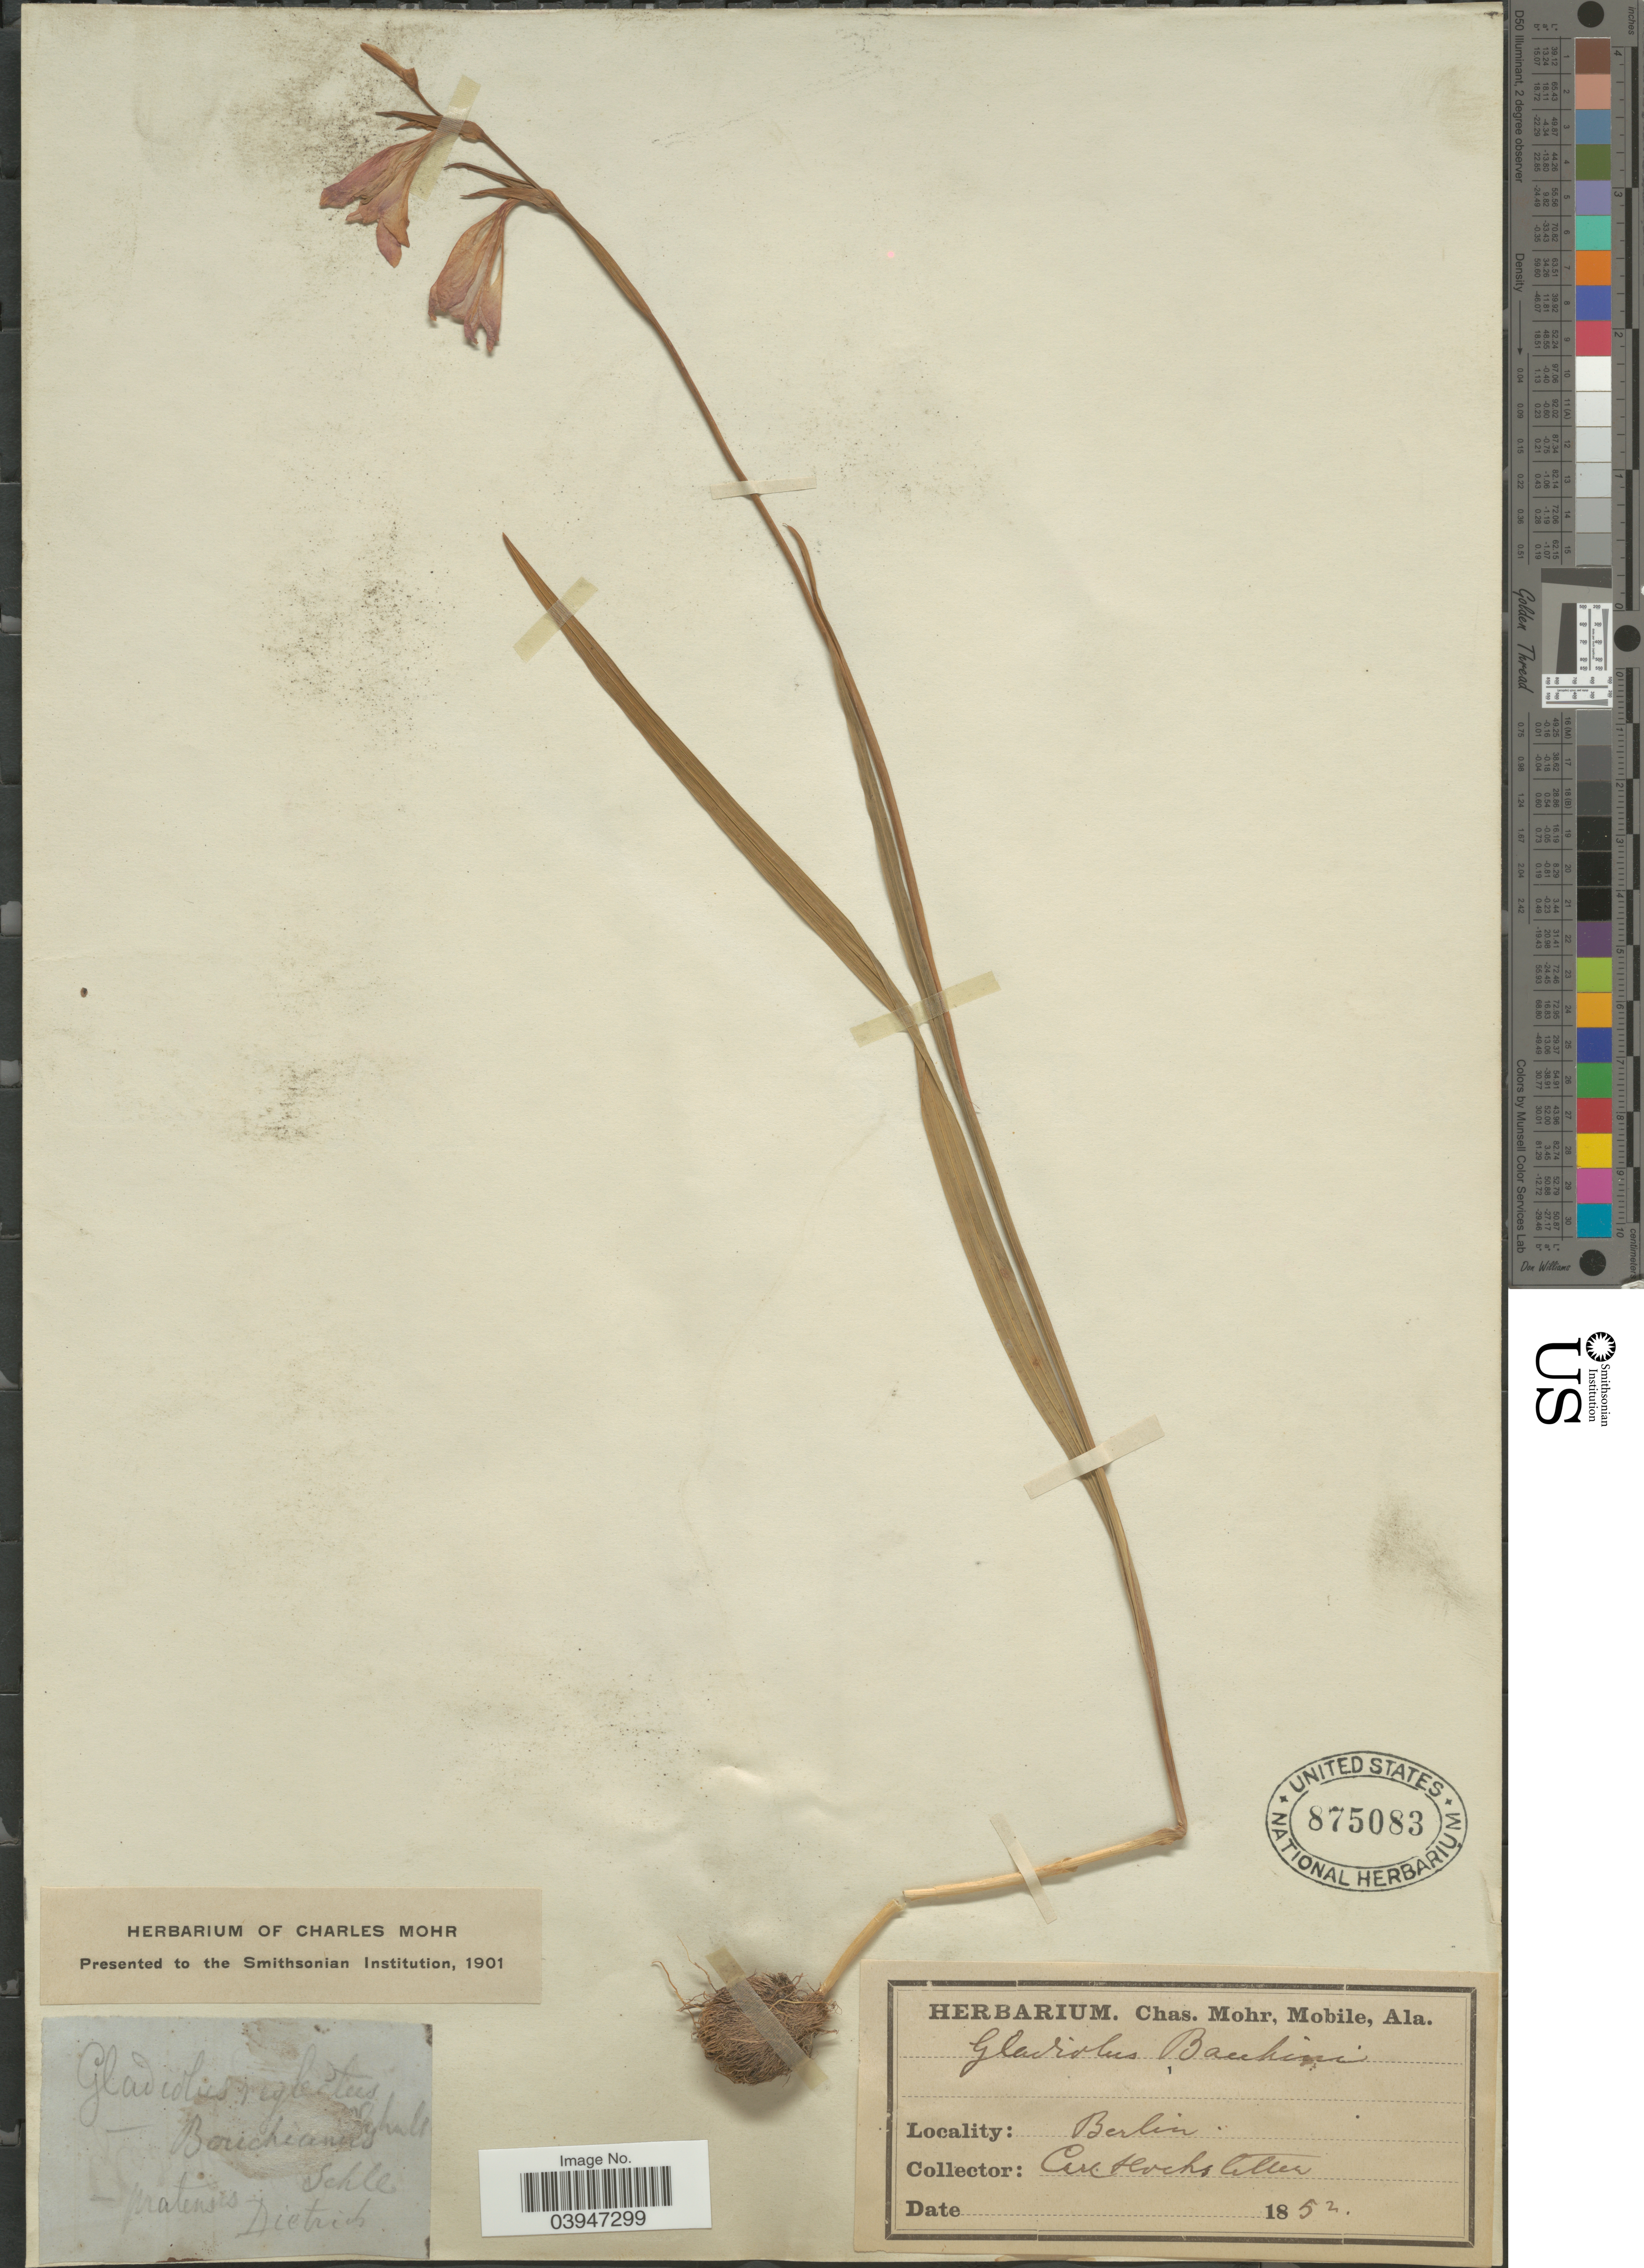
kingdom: Plantae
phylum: Tracheophyta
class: Liliopsida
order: Asparagales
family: Iridaceae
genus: Gladiolus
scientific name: Gladiolus boehmii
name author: Vaupel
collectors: Dietrich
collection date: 1852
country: Germany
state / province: Berlin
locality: Pratensis Schle.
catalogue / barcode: US 875083